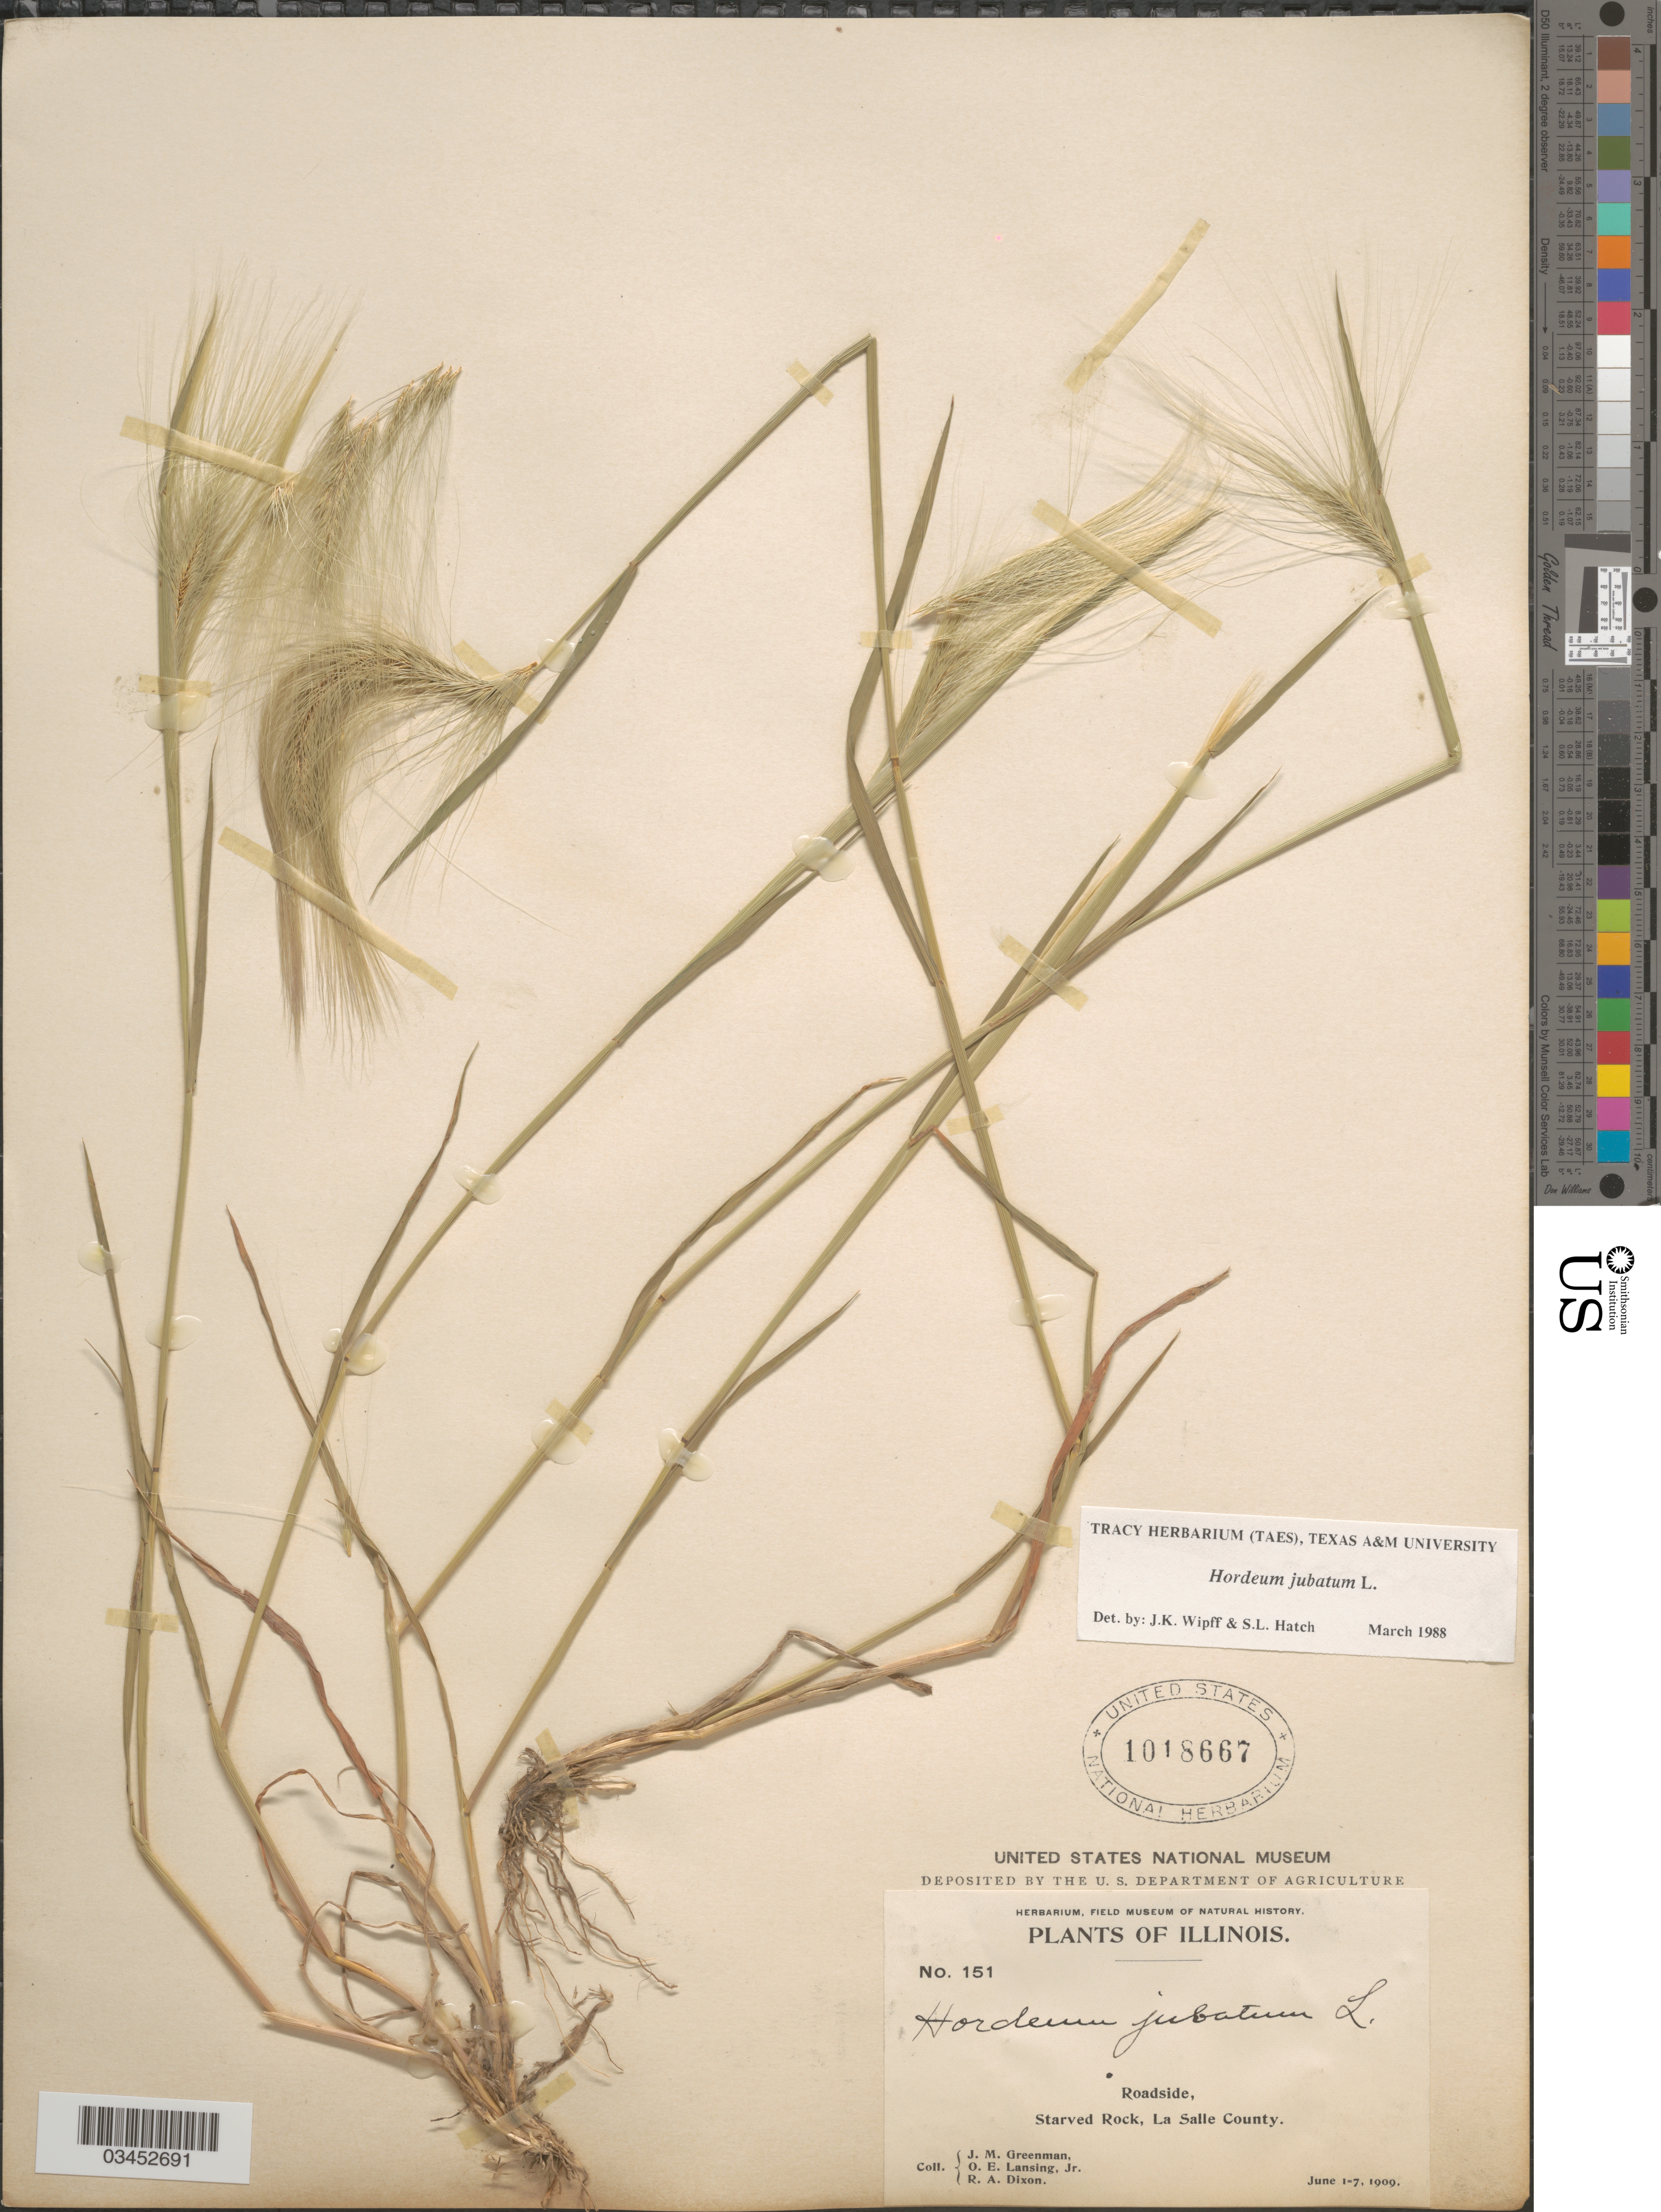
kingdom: Plantae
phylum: Tracheophyta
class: Liliopsida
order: Poales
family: Poaceae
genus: Hordeum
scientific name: Hordeum jubatum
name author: L.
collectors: J. M. Greenman, O. Lansing Jr. & R. A. Dixon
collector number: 151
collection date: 1909-06-01/1909-06-07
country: United States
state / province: Illinois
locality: Roadside, Starved Rock, La Salle County.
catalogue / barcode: US 1018667